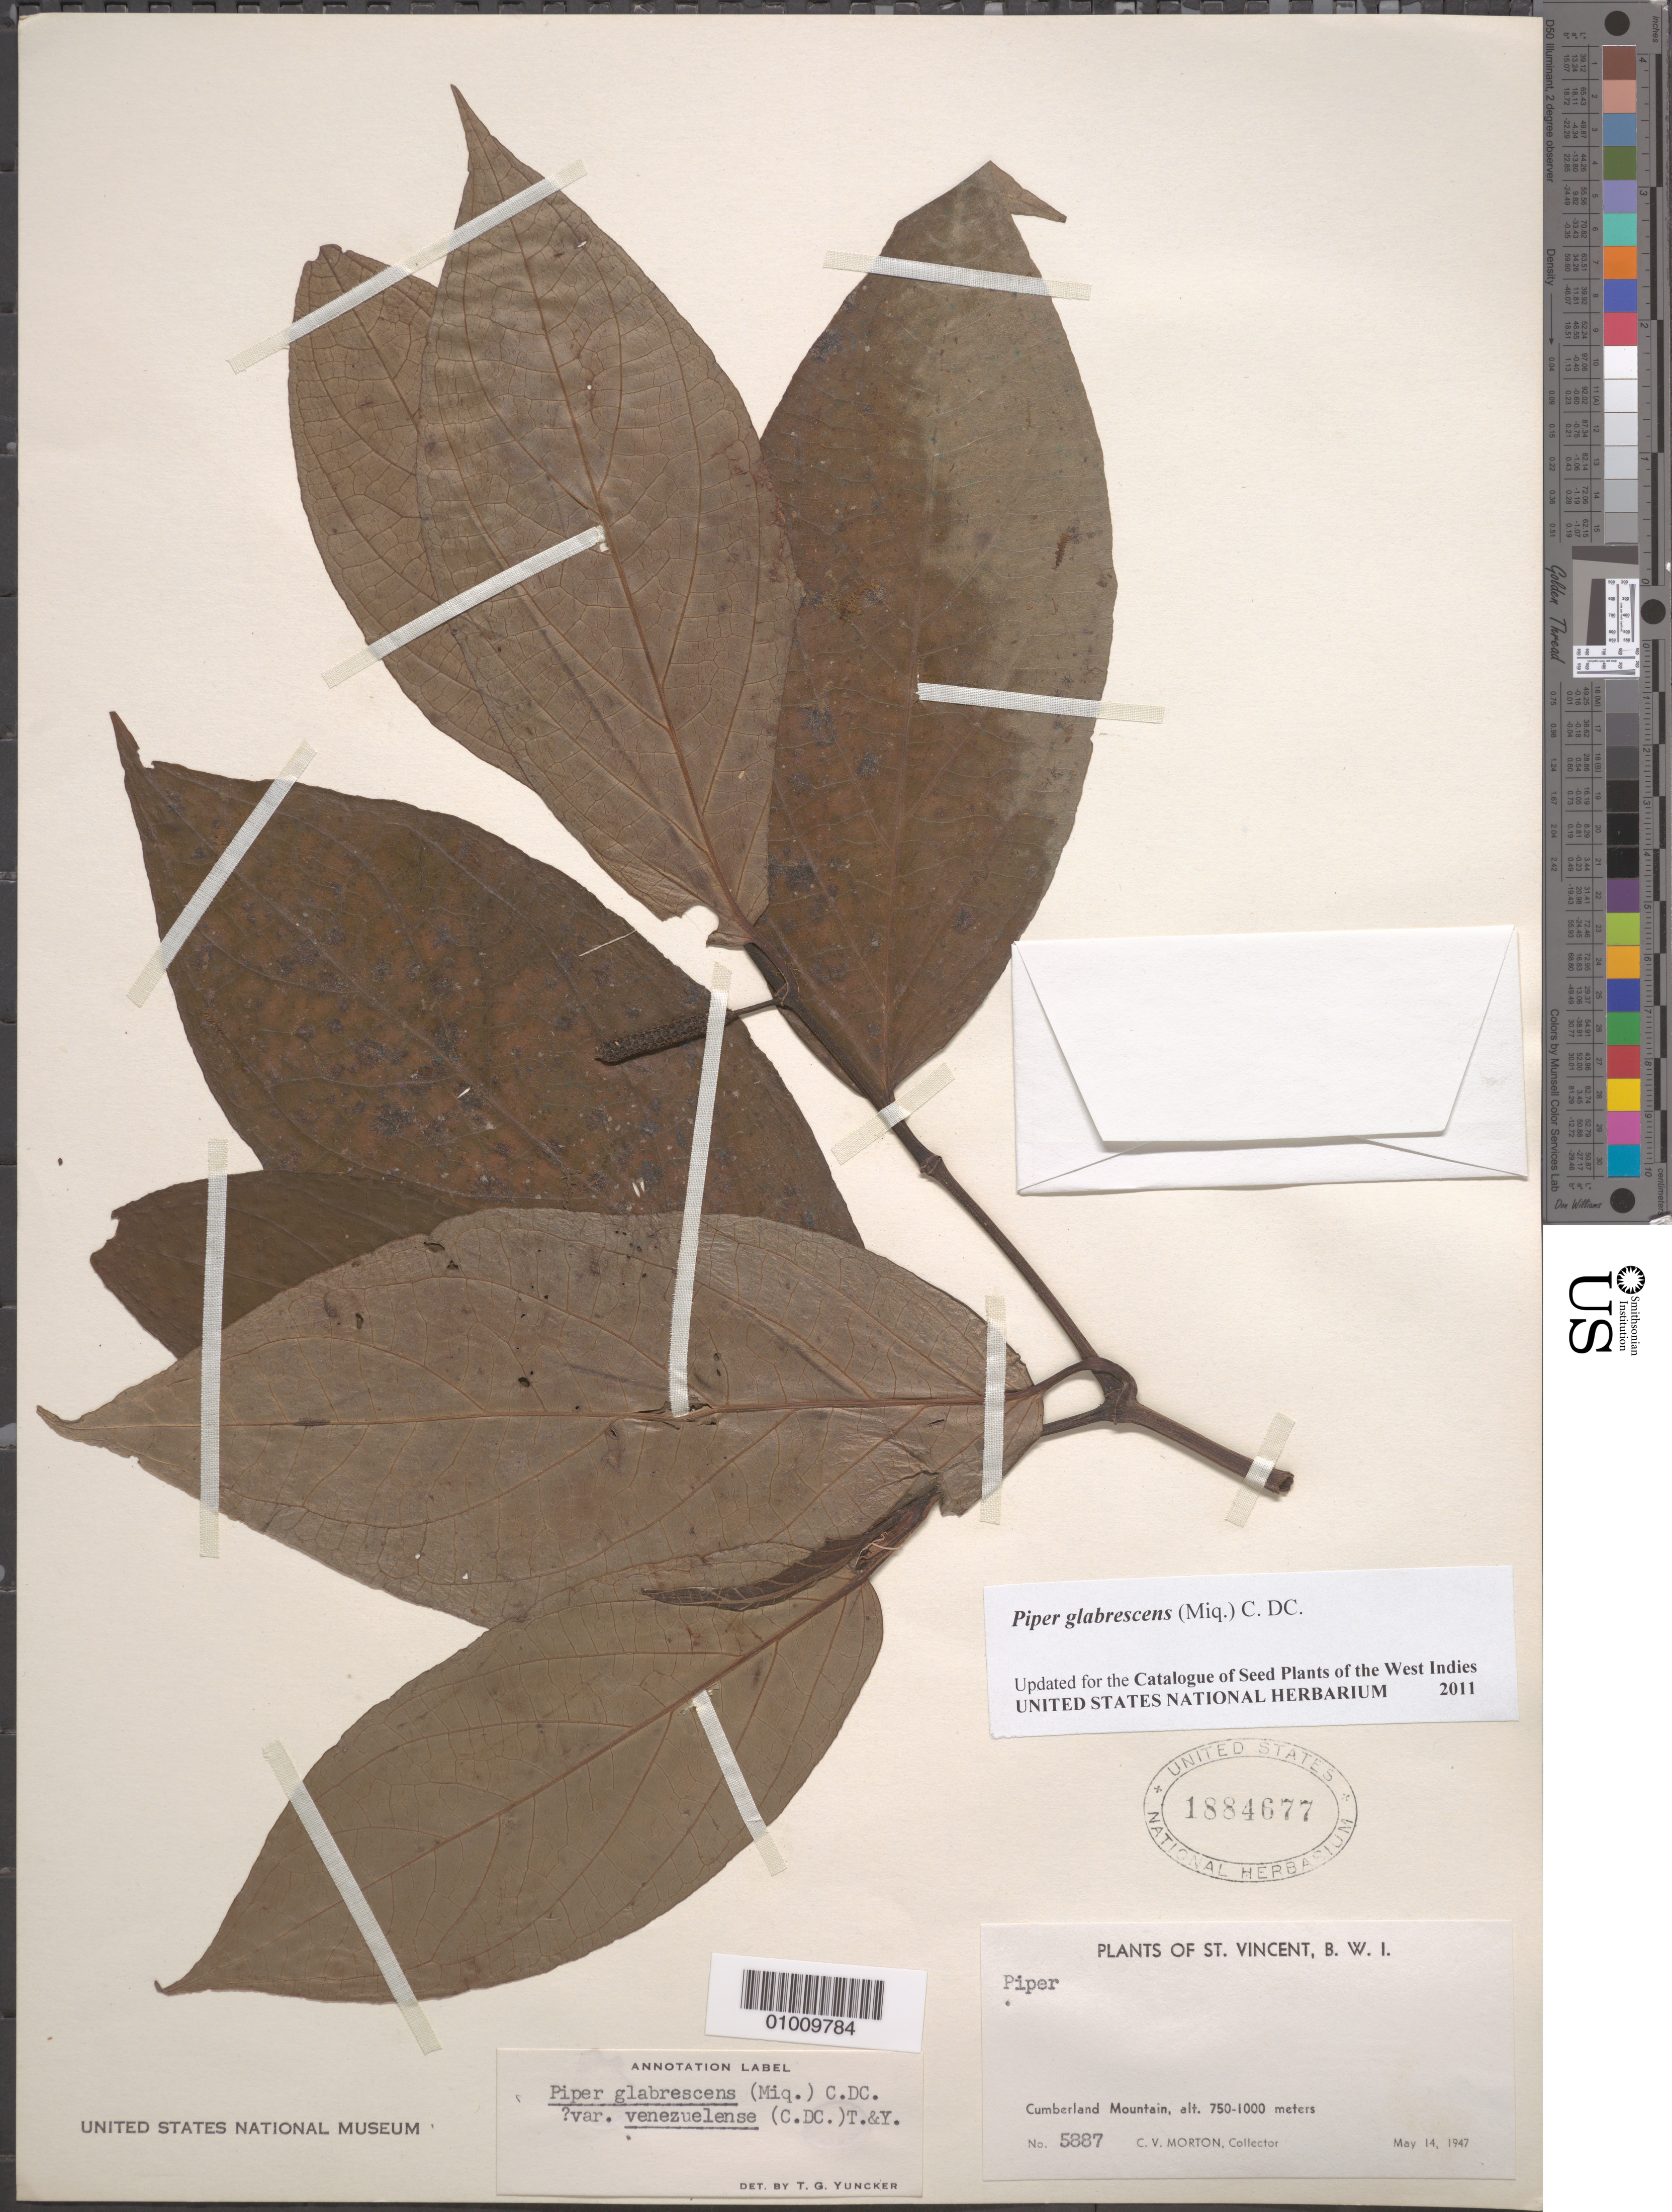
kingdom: Plantae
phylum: Tracheophyta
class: Magnoliopsida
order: Piperales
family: Piperaceae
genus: Piper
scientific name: Piper glabrescens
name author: (Miq.) C. DC.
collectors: C. V. Morton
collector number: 5887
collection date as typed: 14 May 1947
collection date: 1947-05-14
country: St. Vincent - Grenadines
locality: Cumberland Mountain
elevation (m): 750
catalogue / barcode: US 1884677